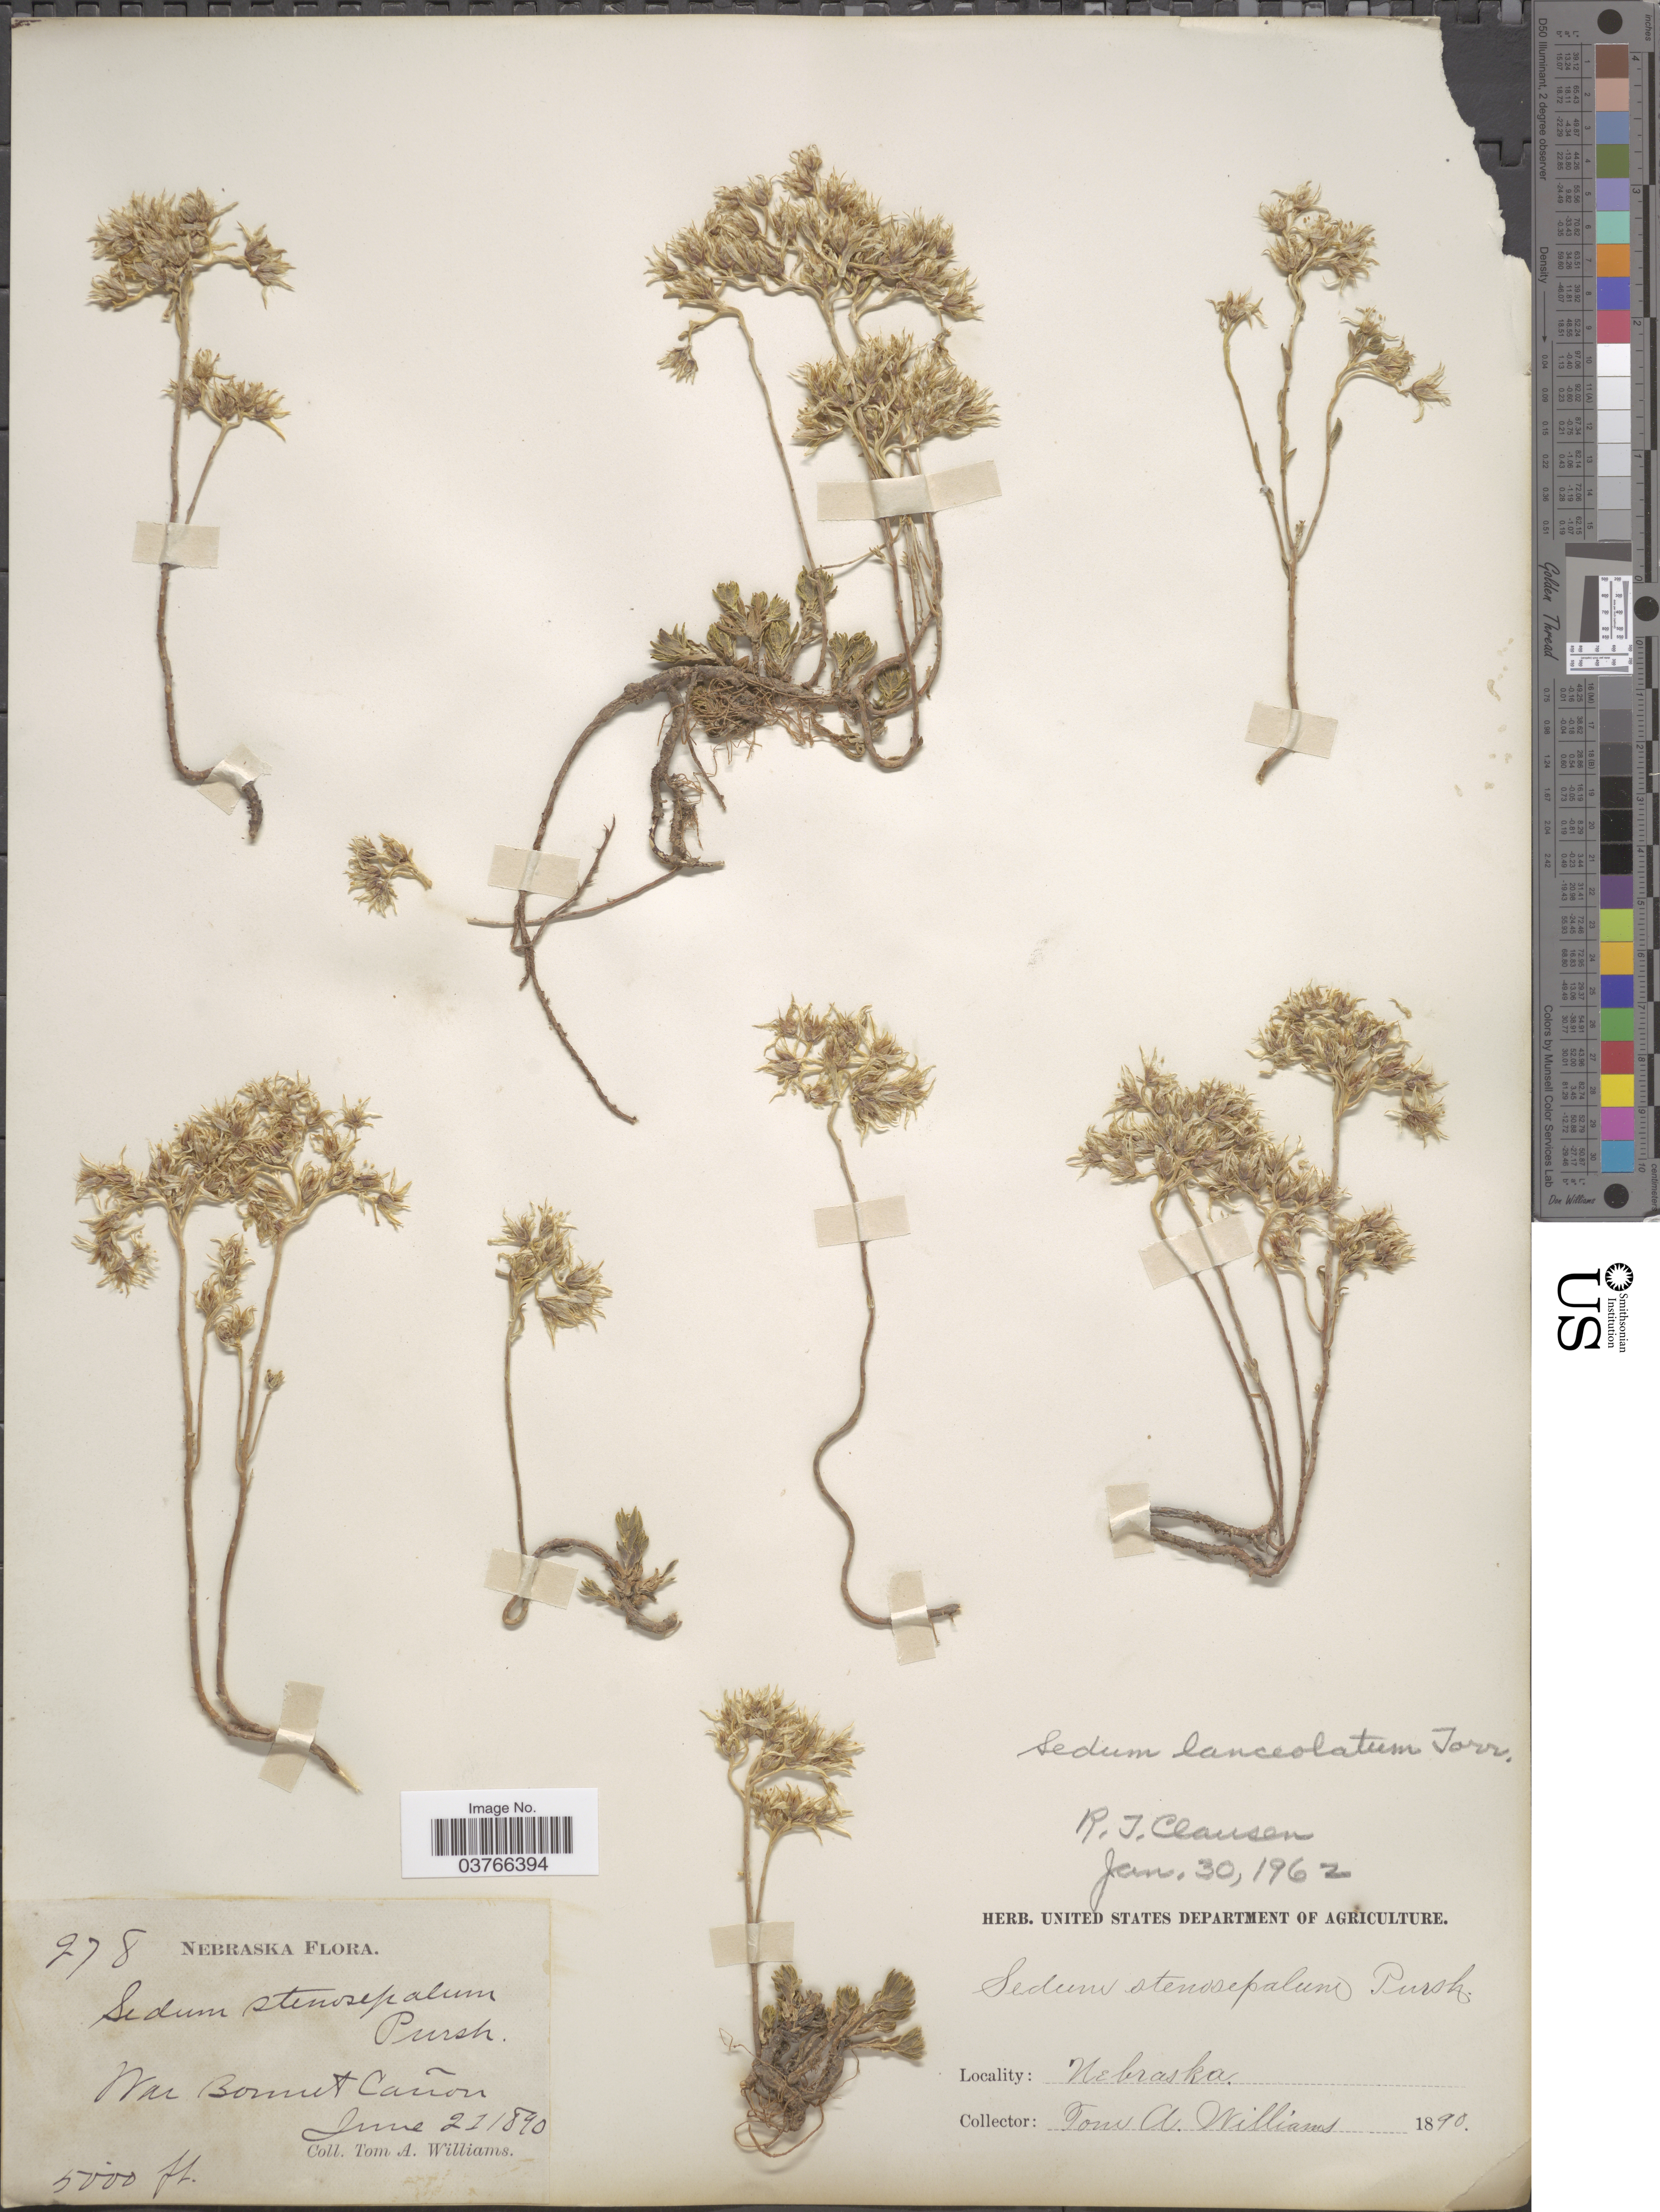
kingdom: Plantae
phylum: Tracheophyta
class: Magnoliopsida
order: Saxifragales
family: Crassulaceae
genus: Sedum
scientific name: Sedum lanceolatum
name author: Torr.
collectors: T. A. Williams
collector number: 278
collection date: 1890-06-21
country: United States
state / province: Nebraska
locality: War Bonnet Cañon.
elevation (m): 1524